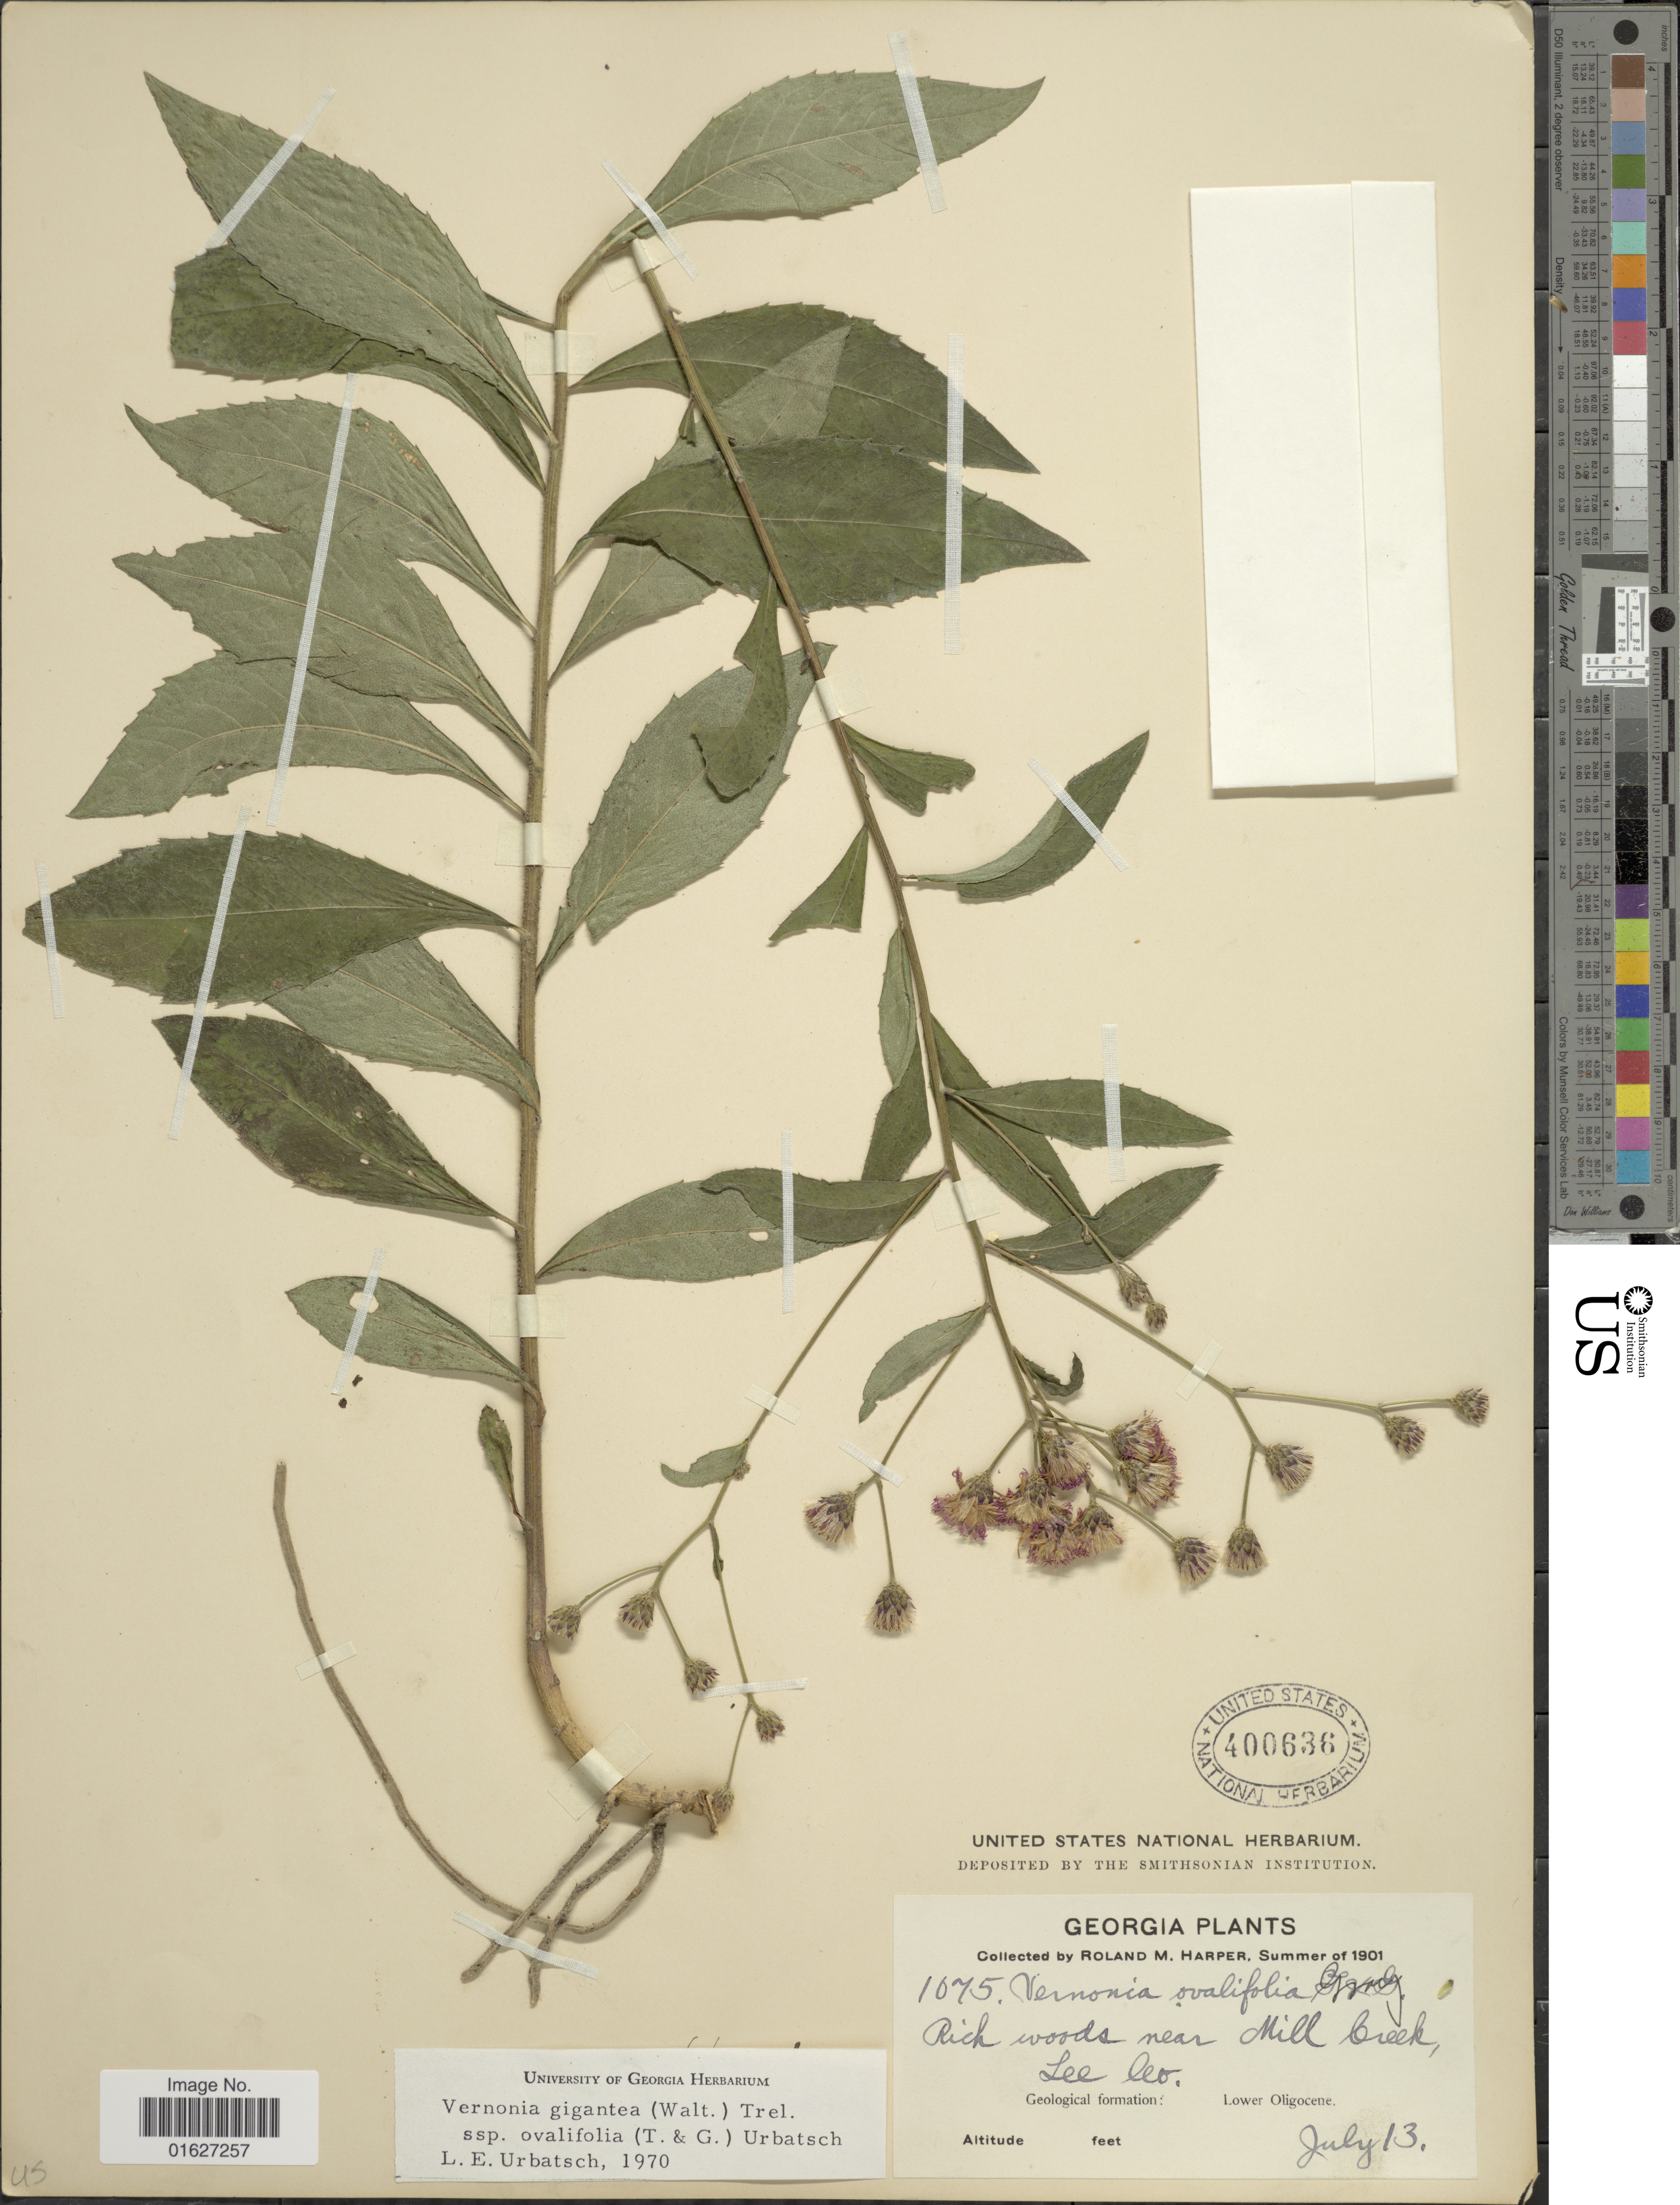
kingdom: Plantae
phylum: Tracheophyta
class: Magnoliopsida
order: Asterales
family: Asteraceae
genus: Vernonia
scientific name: Vernonia gigantea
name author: (Walter) Trel.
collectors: R. M. Harper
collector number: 1075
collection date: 1901-07-13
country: United States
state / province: Georgia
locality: Rich woods near Mill Creek, Lee Co.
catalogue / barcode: US 400636